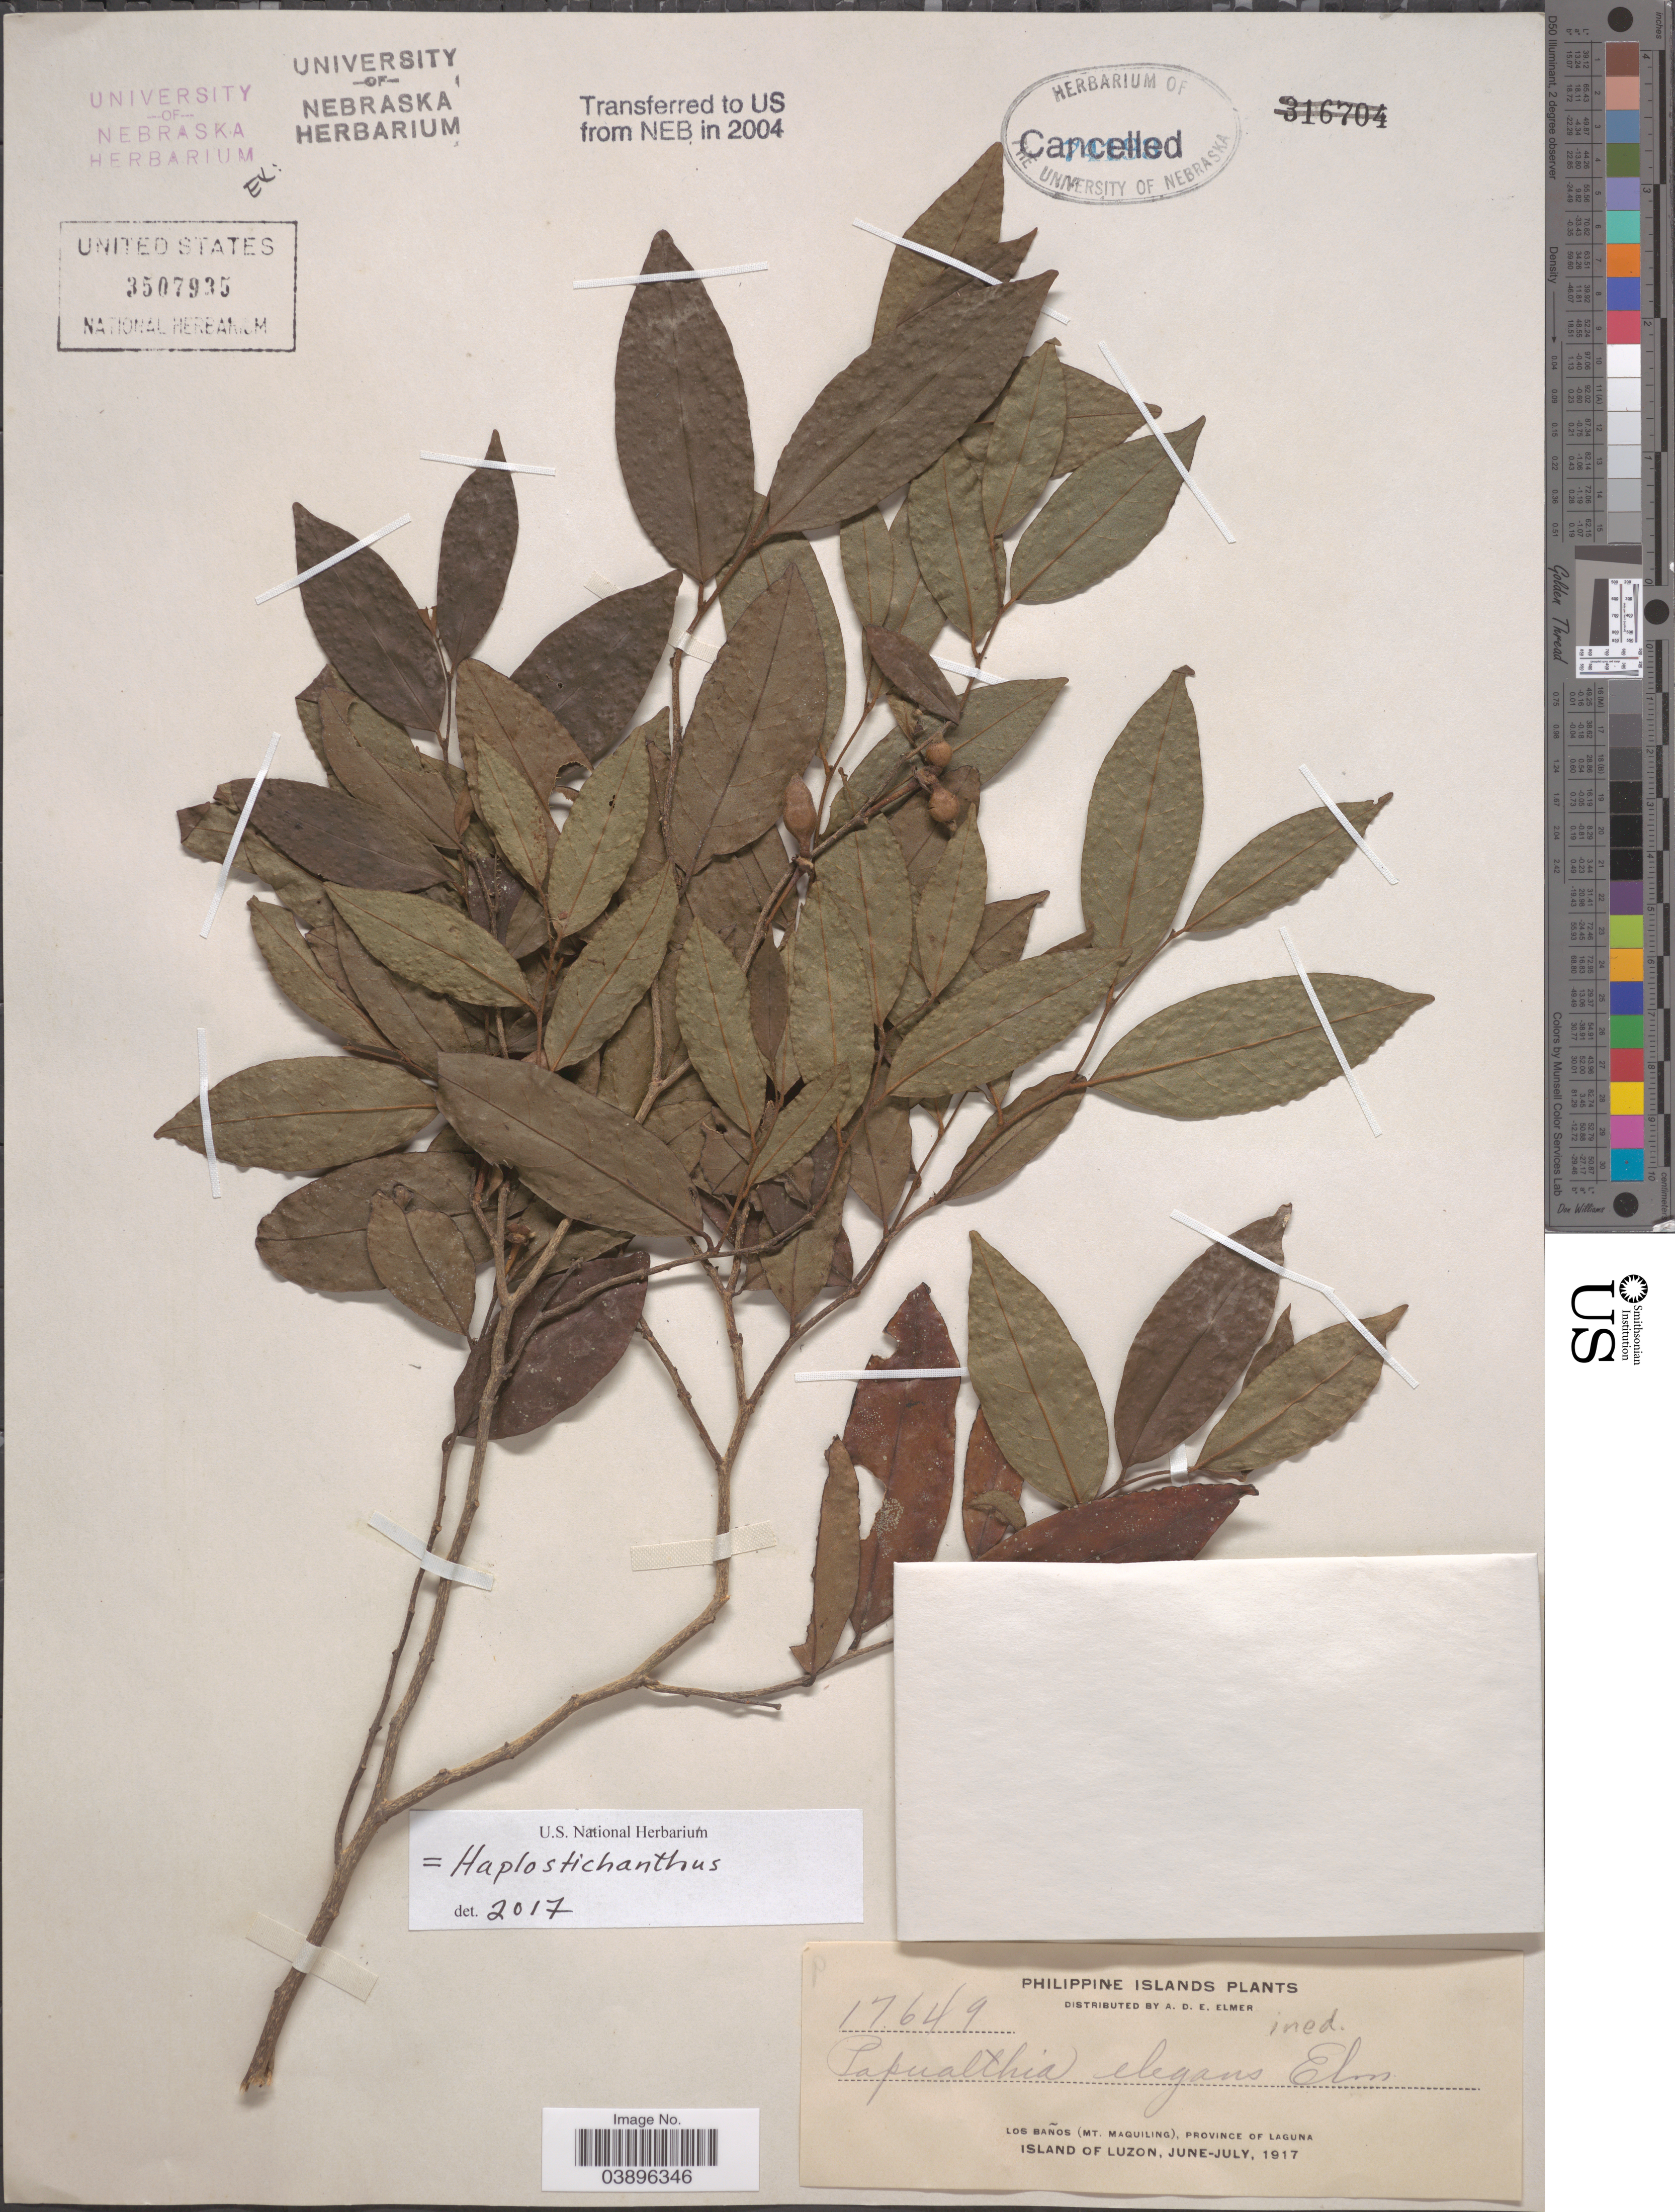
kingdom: Plantae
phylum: Tracheophyta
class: Magnoliopsida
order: Magnoliales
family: Annonaceae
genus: Polyalthia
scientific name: Polyalthia sp.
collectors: A. D. E. Elmer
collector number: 17649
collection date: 1917-06/1917-07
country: Philippines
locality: Philippine Islands. Los Baños (Mt. Maquiling), Province of Laguna. Island of Luzon.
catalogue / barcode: US 3507935